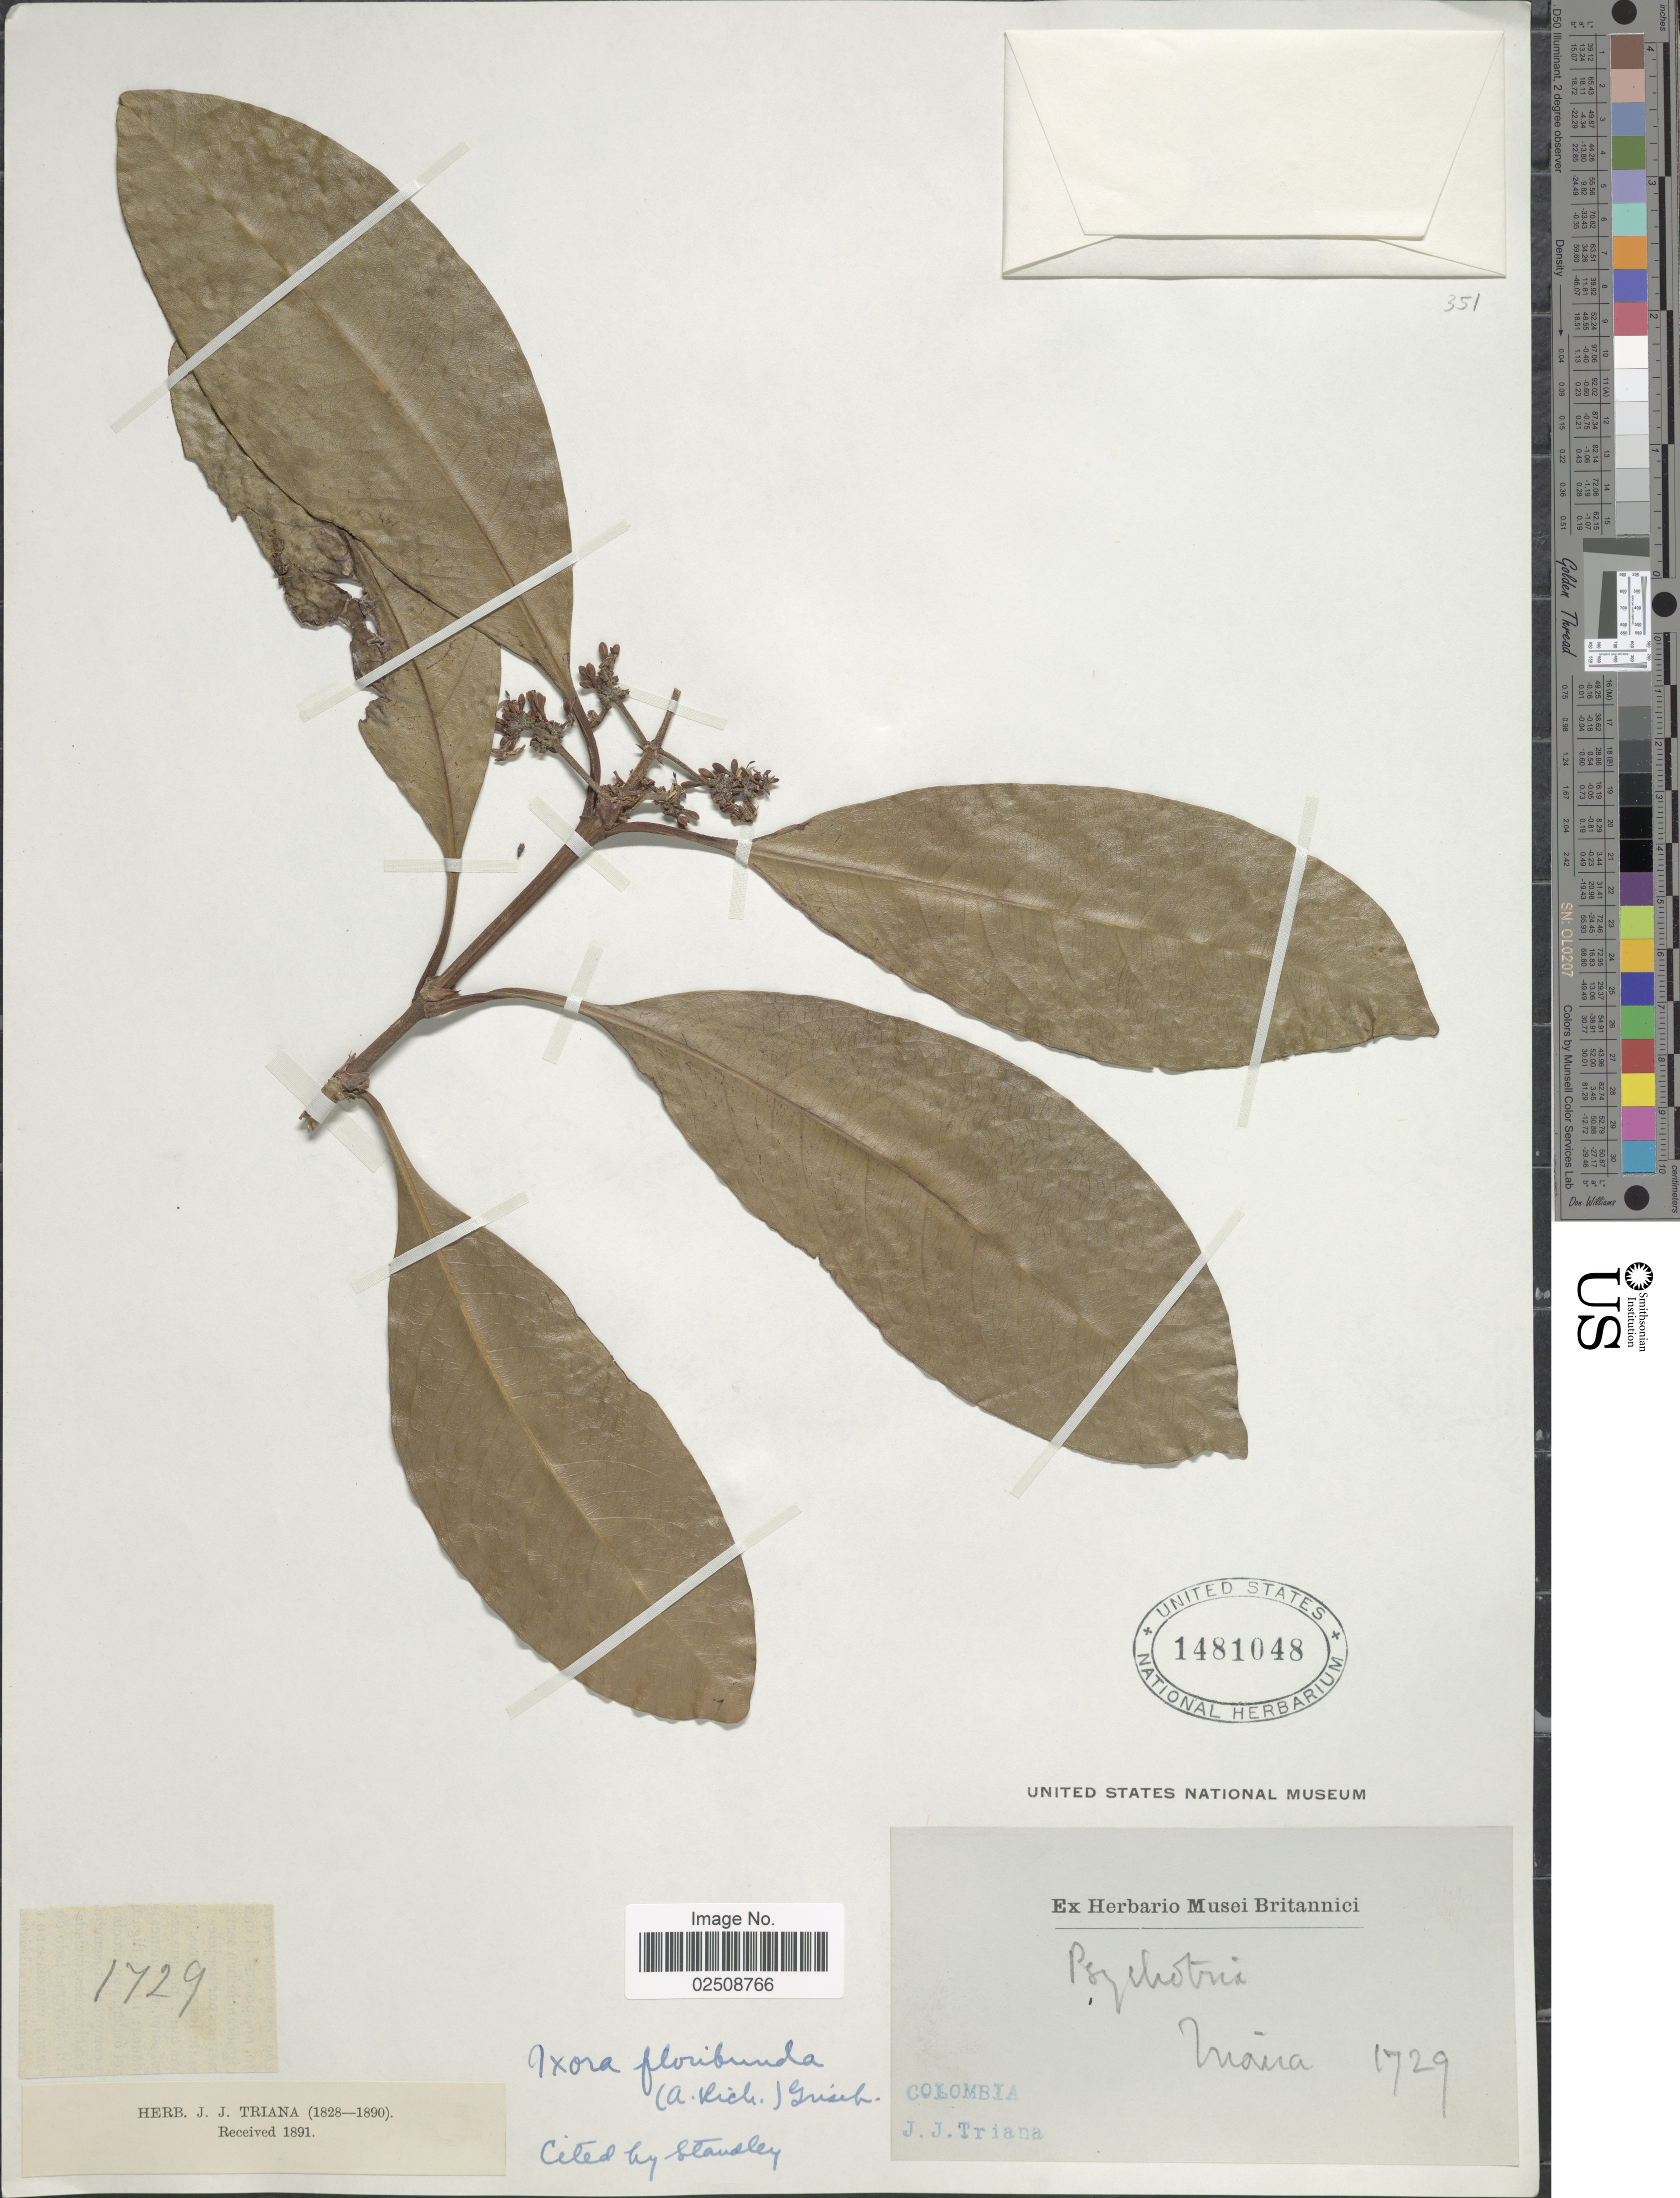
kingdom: Plantae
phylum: Tracheophyta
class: Magnoliopsida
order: Gentianales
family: Rubiaceae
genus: Ixora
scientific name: Ixora floribunda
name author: (A. Rich.) Griseb.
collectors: J. J. Triana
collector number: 1729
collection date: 1828/1890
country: Colombia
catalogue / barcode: US 1481048